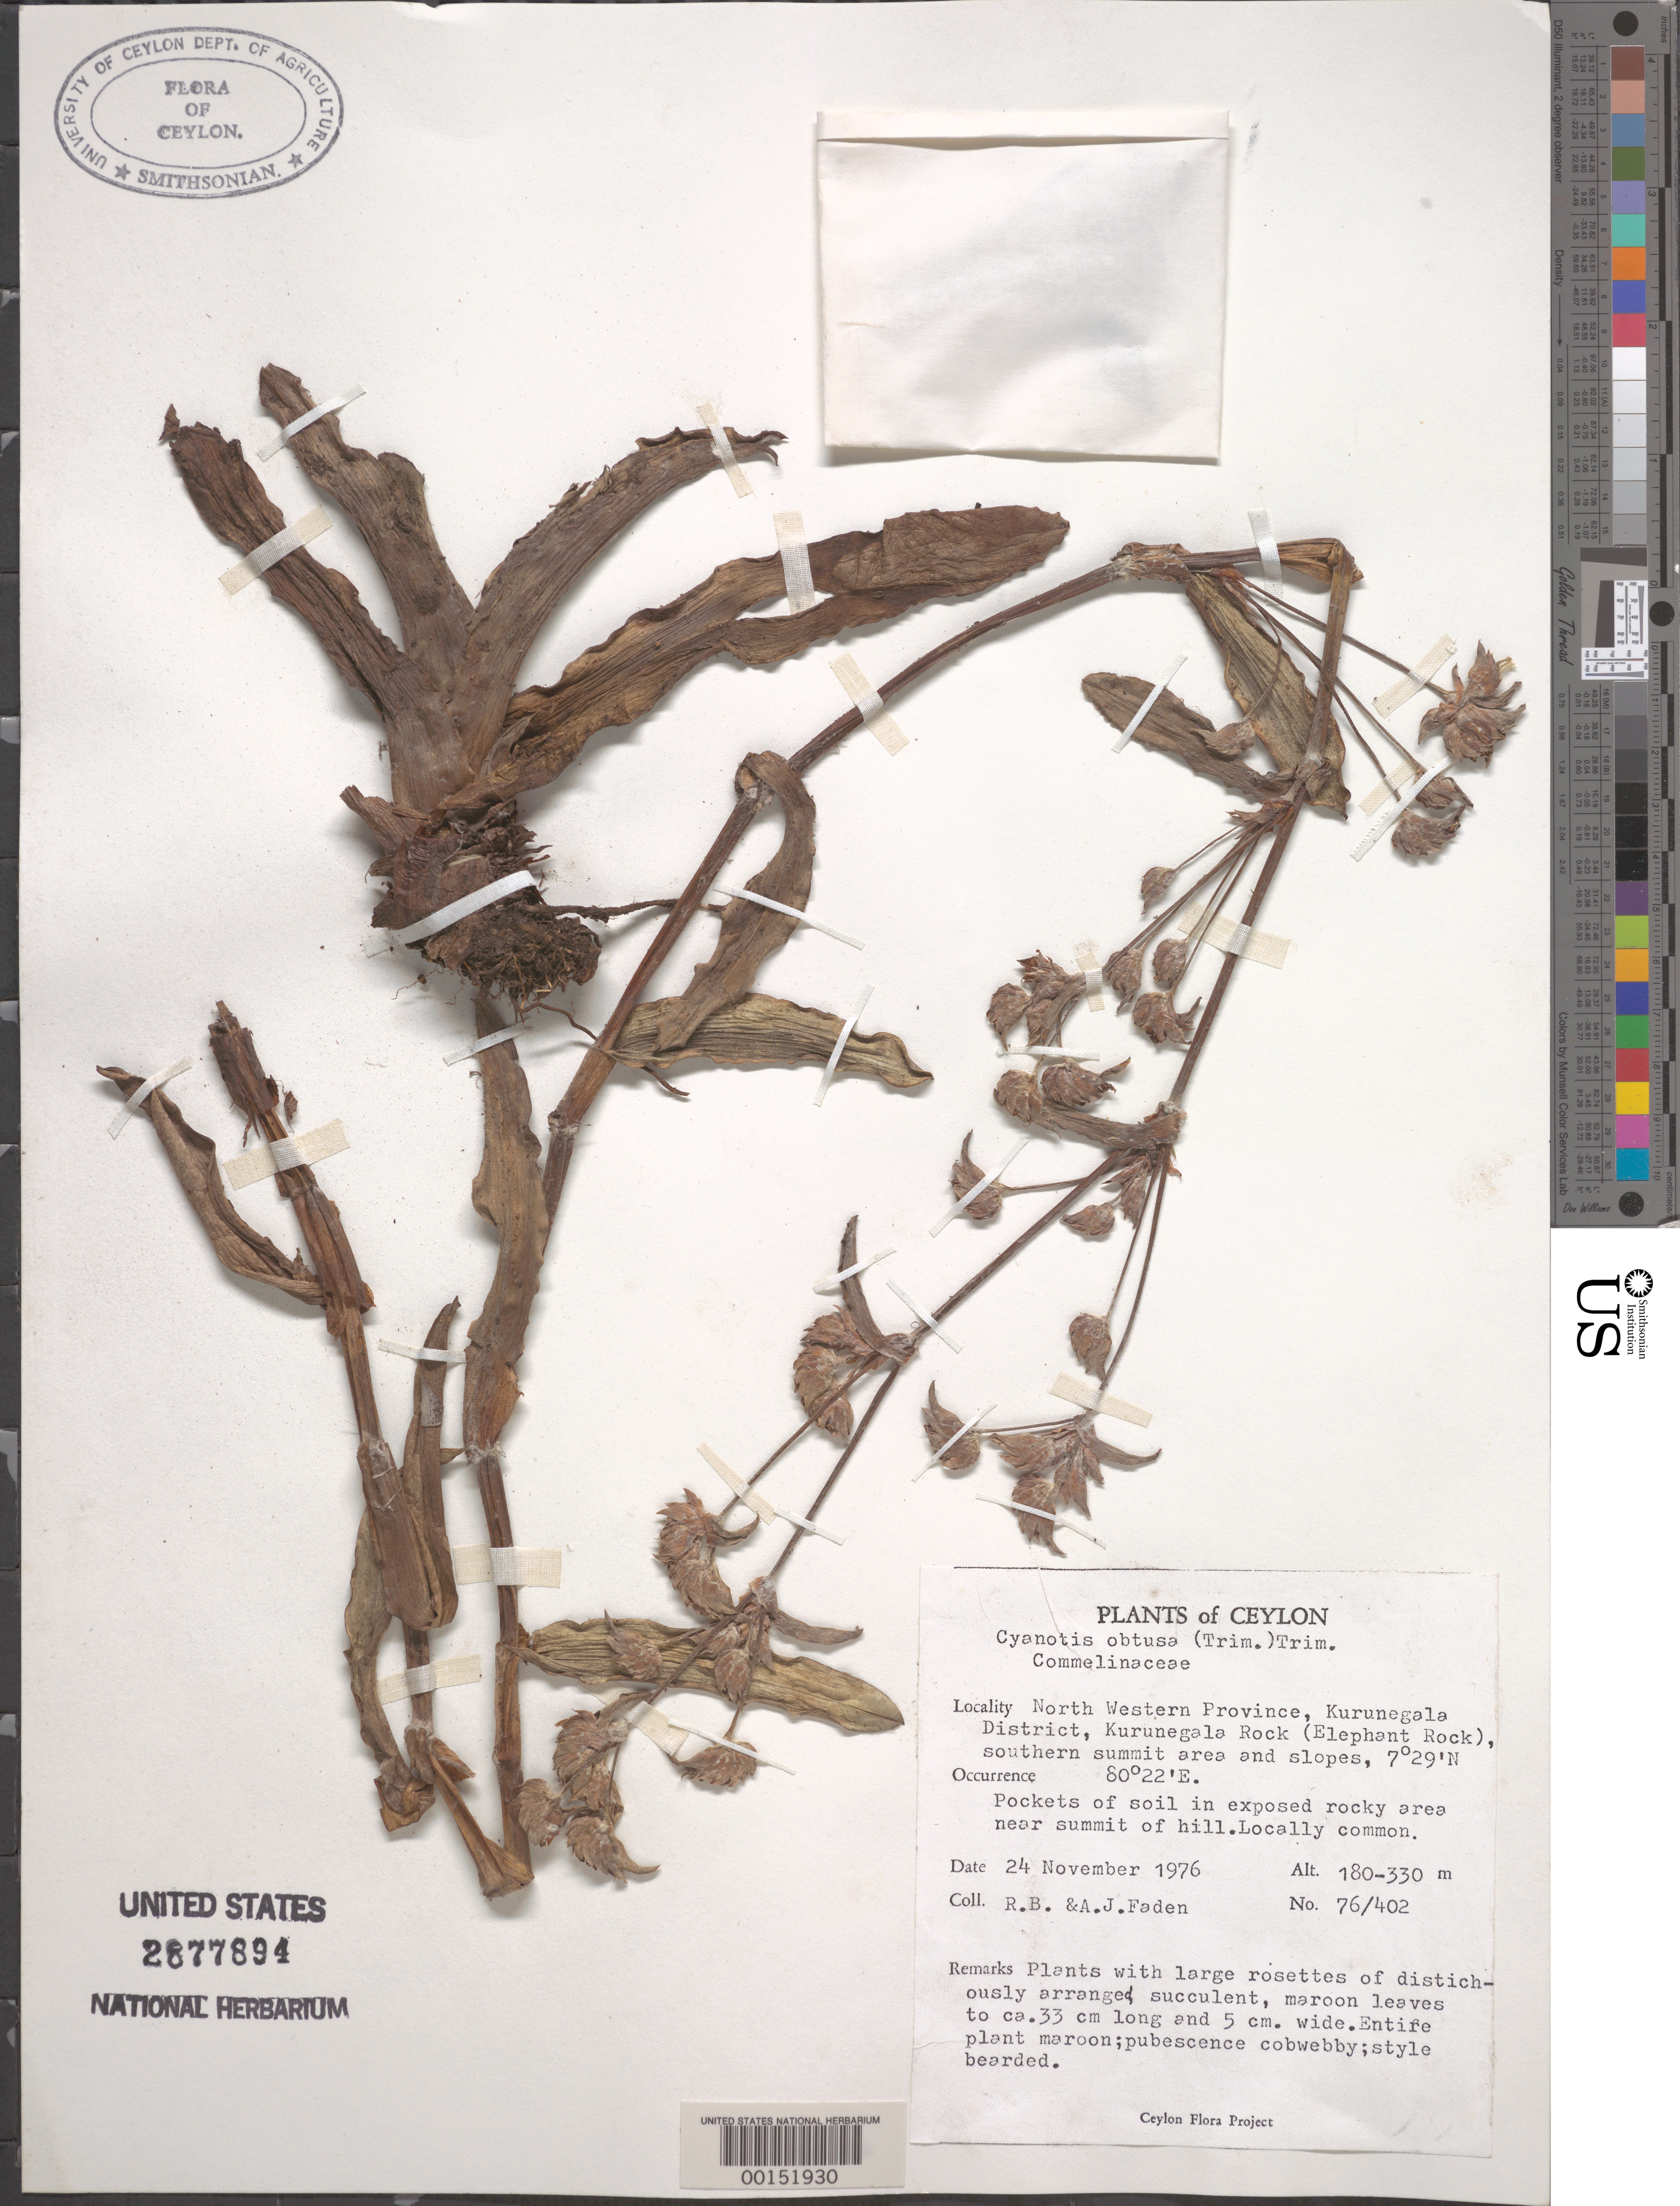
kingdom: Plantae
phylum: Tracheophyta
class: Liliopsida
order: Commelinales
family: Commelinaceae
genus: Cyanotis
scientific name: Cyanotis obtusa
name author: (Trimen) Trimen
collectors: R. B. Faden & A. J. Faden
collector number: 76/402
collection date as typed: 24 Nov 1976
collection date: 1976-11-24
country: Sri Lanka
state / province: North Western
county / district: Kurunegala Dist.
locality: Kurunegala rock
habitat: Soil pockets in rock; summit of hill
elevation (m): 180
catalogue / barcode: US 2877894